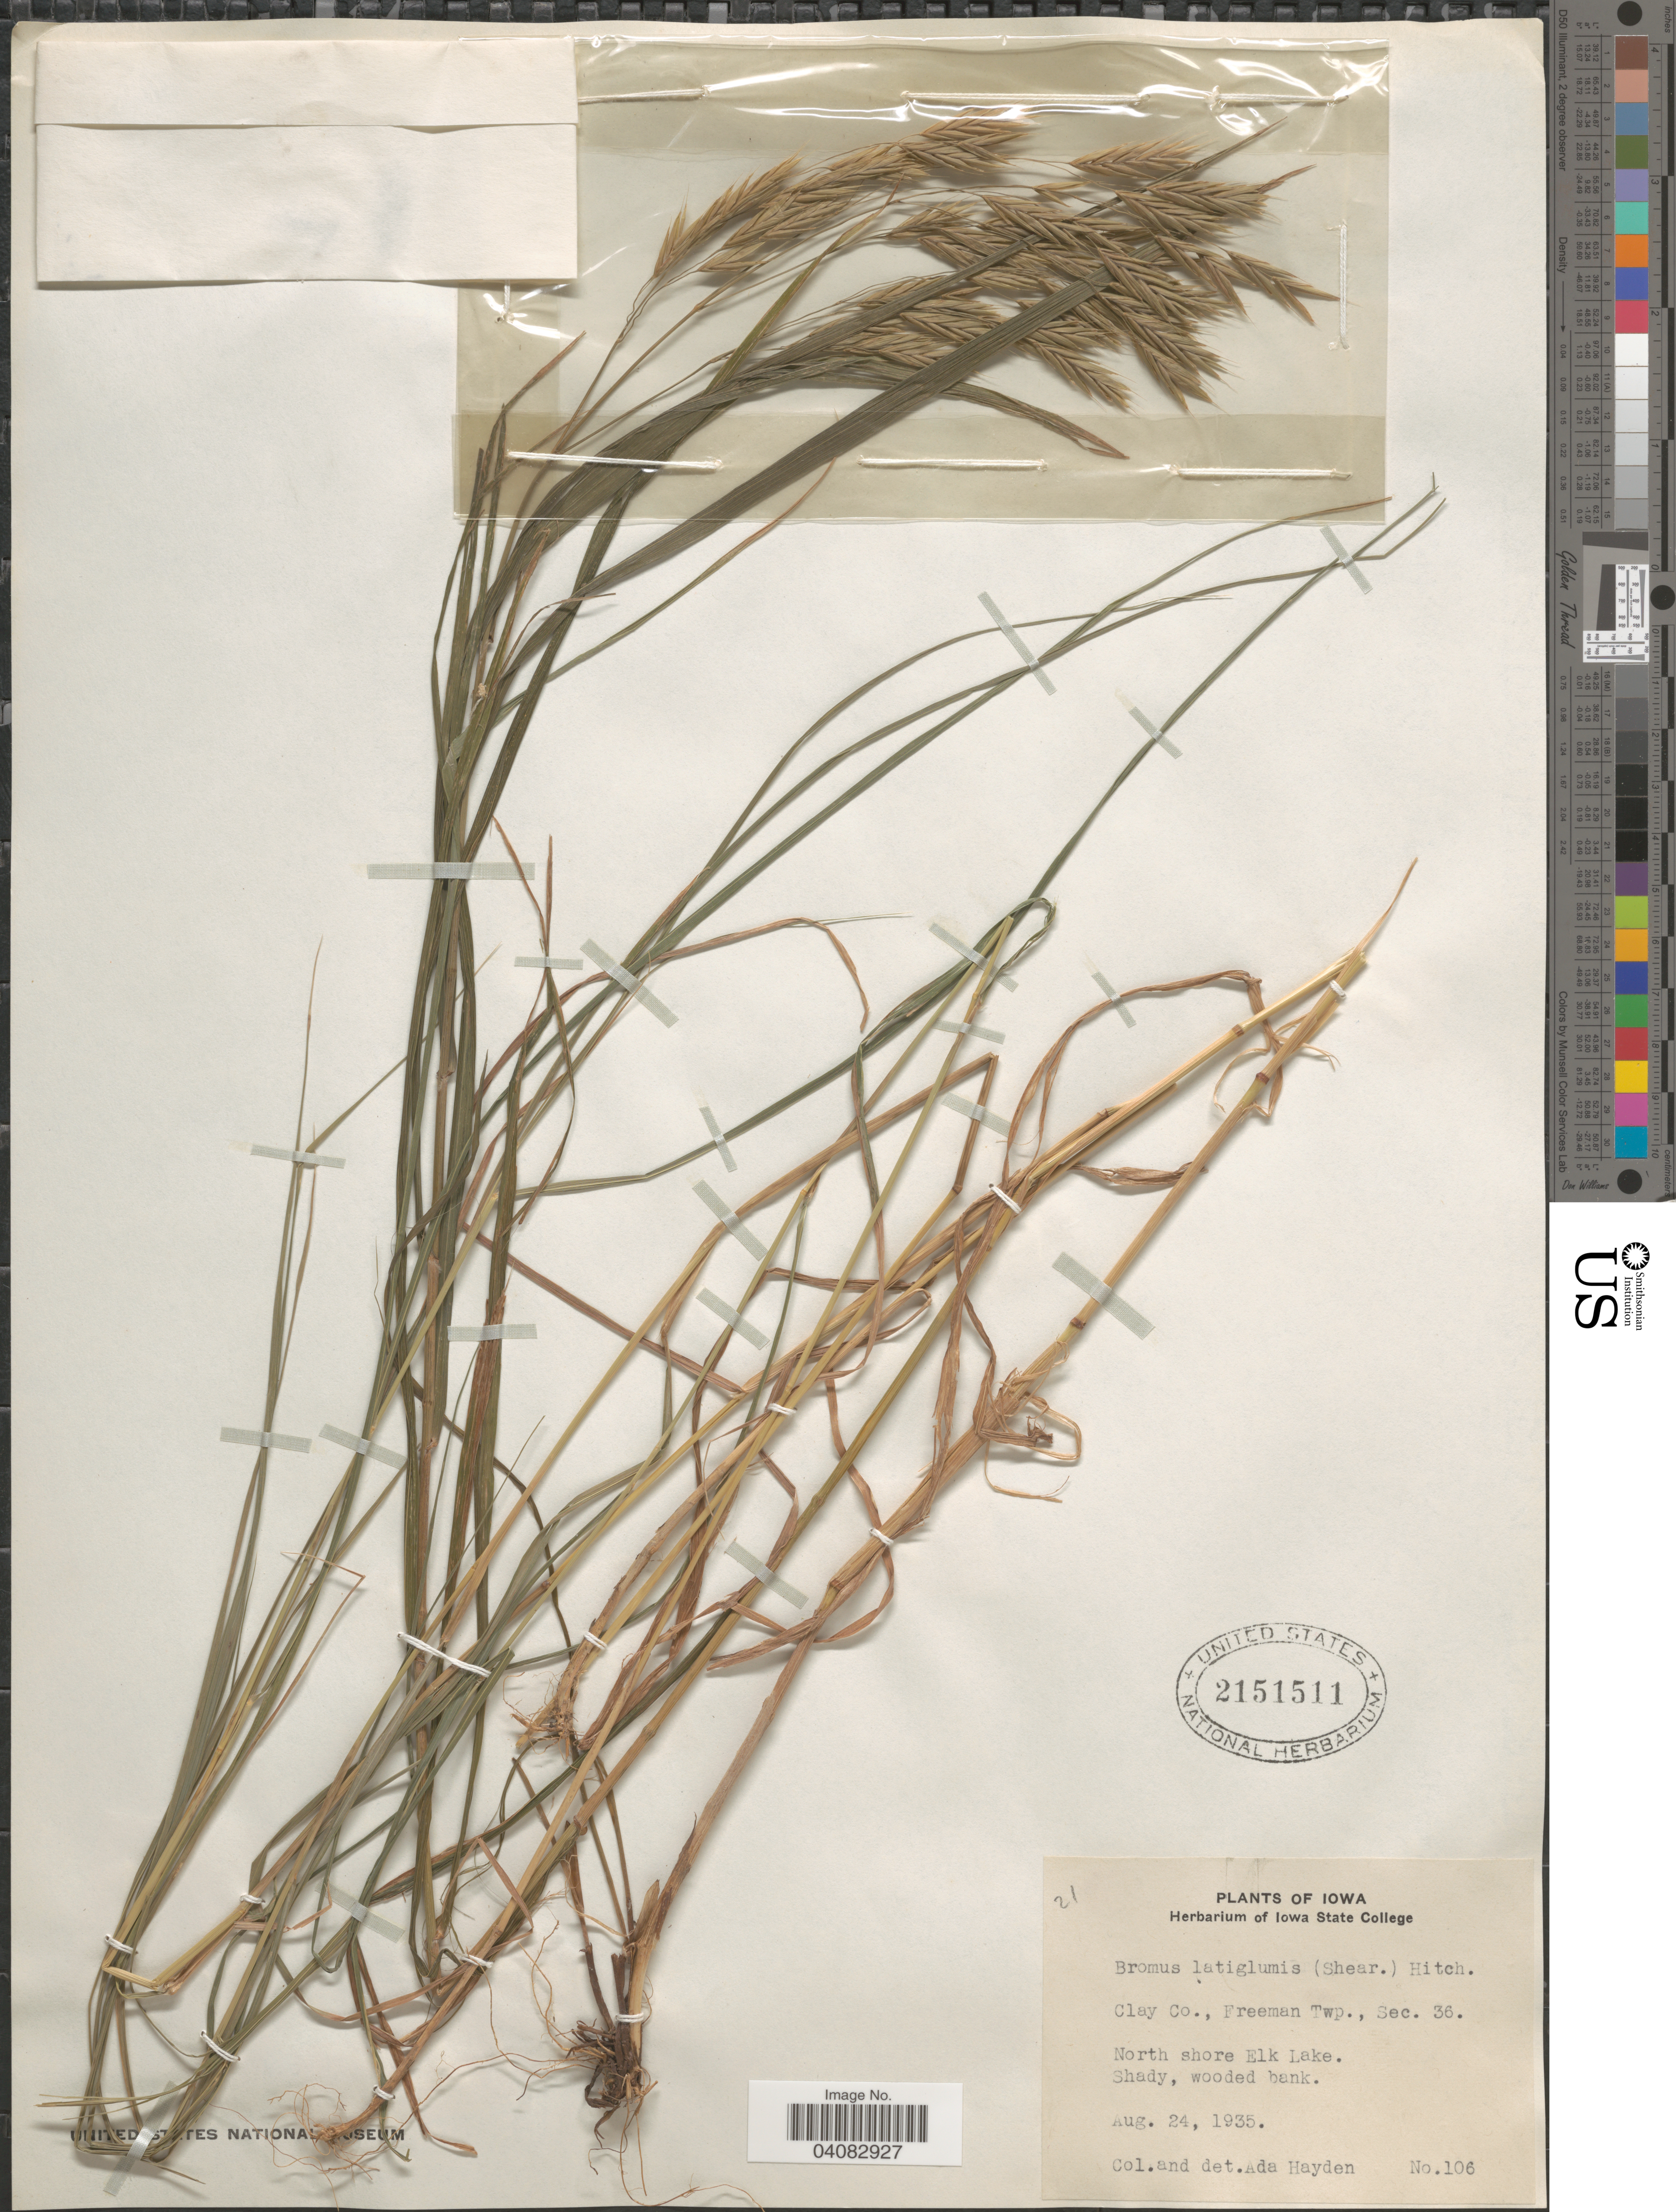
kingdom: Plantae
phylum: Tracheophyta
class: Liliopsida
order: Poales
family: Poaceae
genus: Bromus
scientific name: Bromus latiglumis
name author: (Scribn. ex Shear) Hitchc.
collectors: Ada Hayden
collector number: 106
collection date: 1935-08-24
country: United States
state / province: Iowa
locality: Clay Co., Freeman Twp., Sec. 36. North shore Elk Lake. Shady, wooded bank.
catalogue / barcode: US 2151511